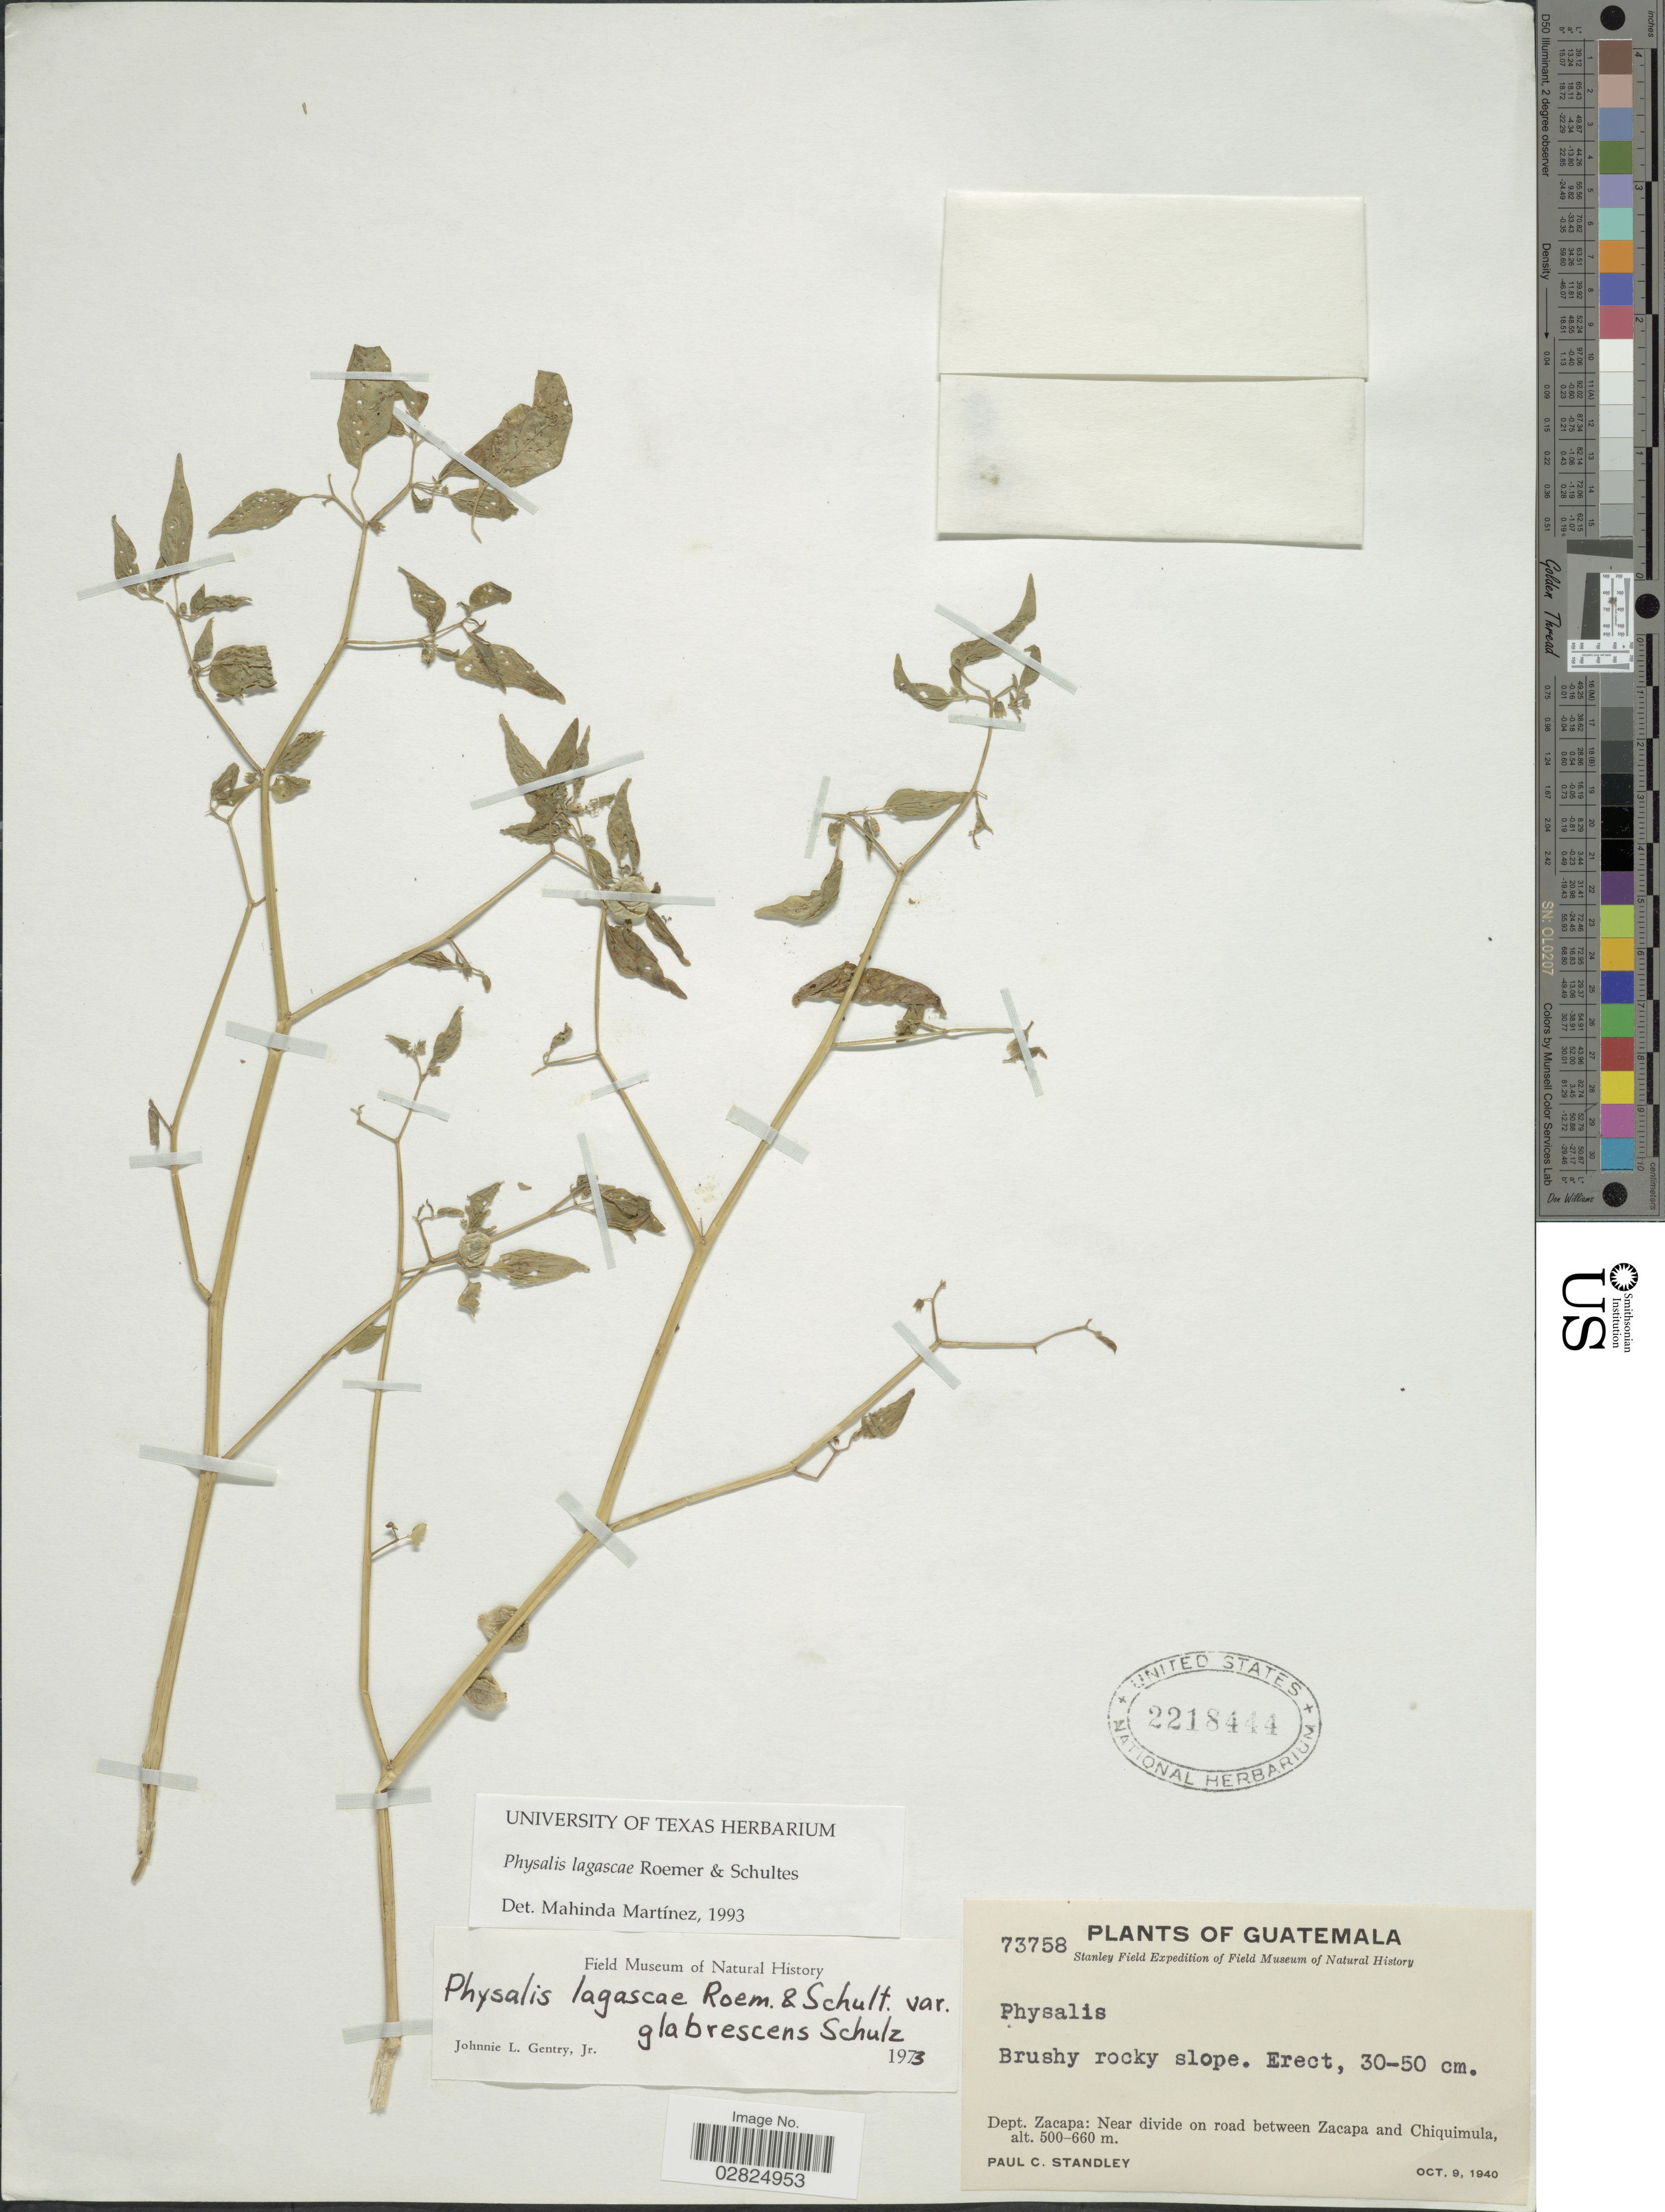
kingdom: Plantae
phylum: Tracheophyta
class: Magnoliopsida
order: Solanales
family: Solanaceae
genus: Physalis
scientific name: Physalis lagascae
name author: Roem. & Schult.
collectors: P. C. Standley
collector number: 73758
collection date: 1940-10-09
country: Guatemala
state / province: Zacapa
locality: Dept. Zacapa: Near divide on road between Zacapa and Chiquimula.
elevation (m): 500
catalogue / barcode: US 2218444